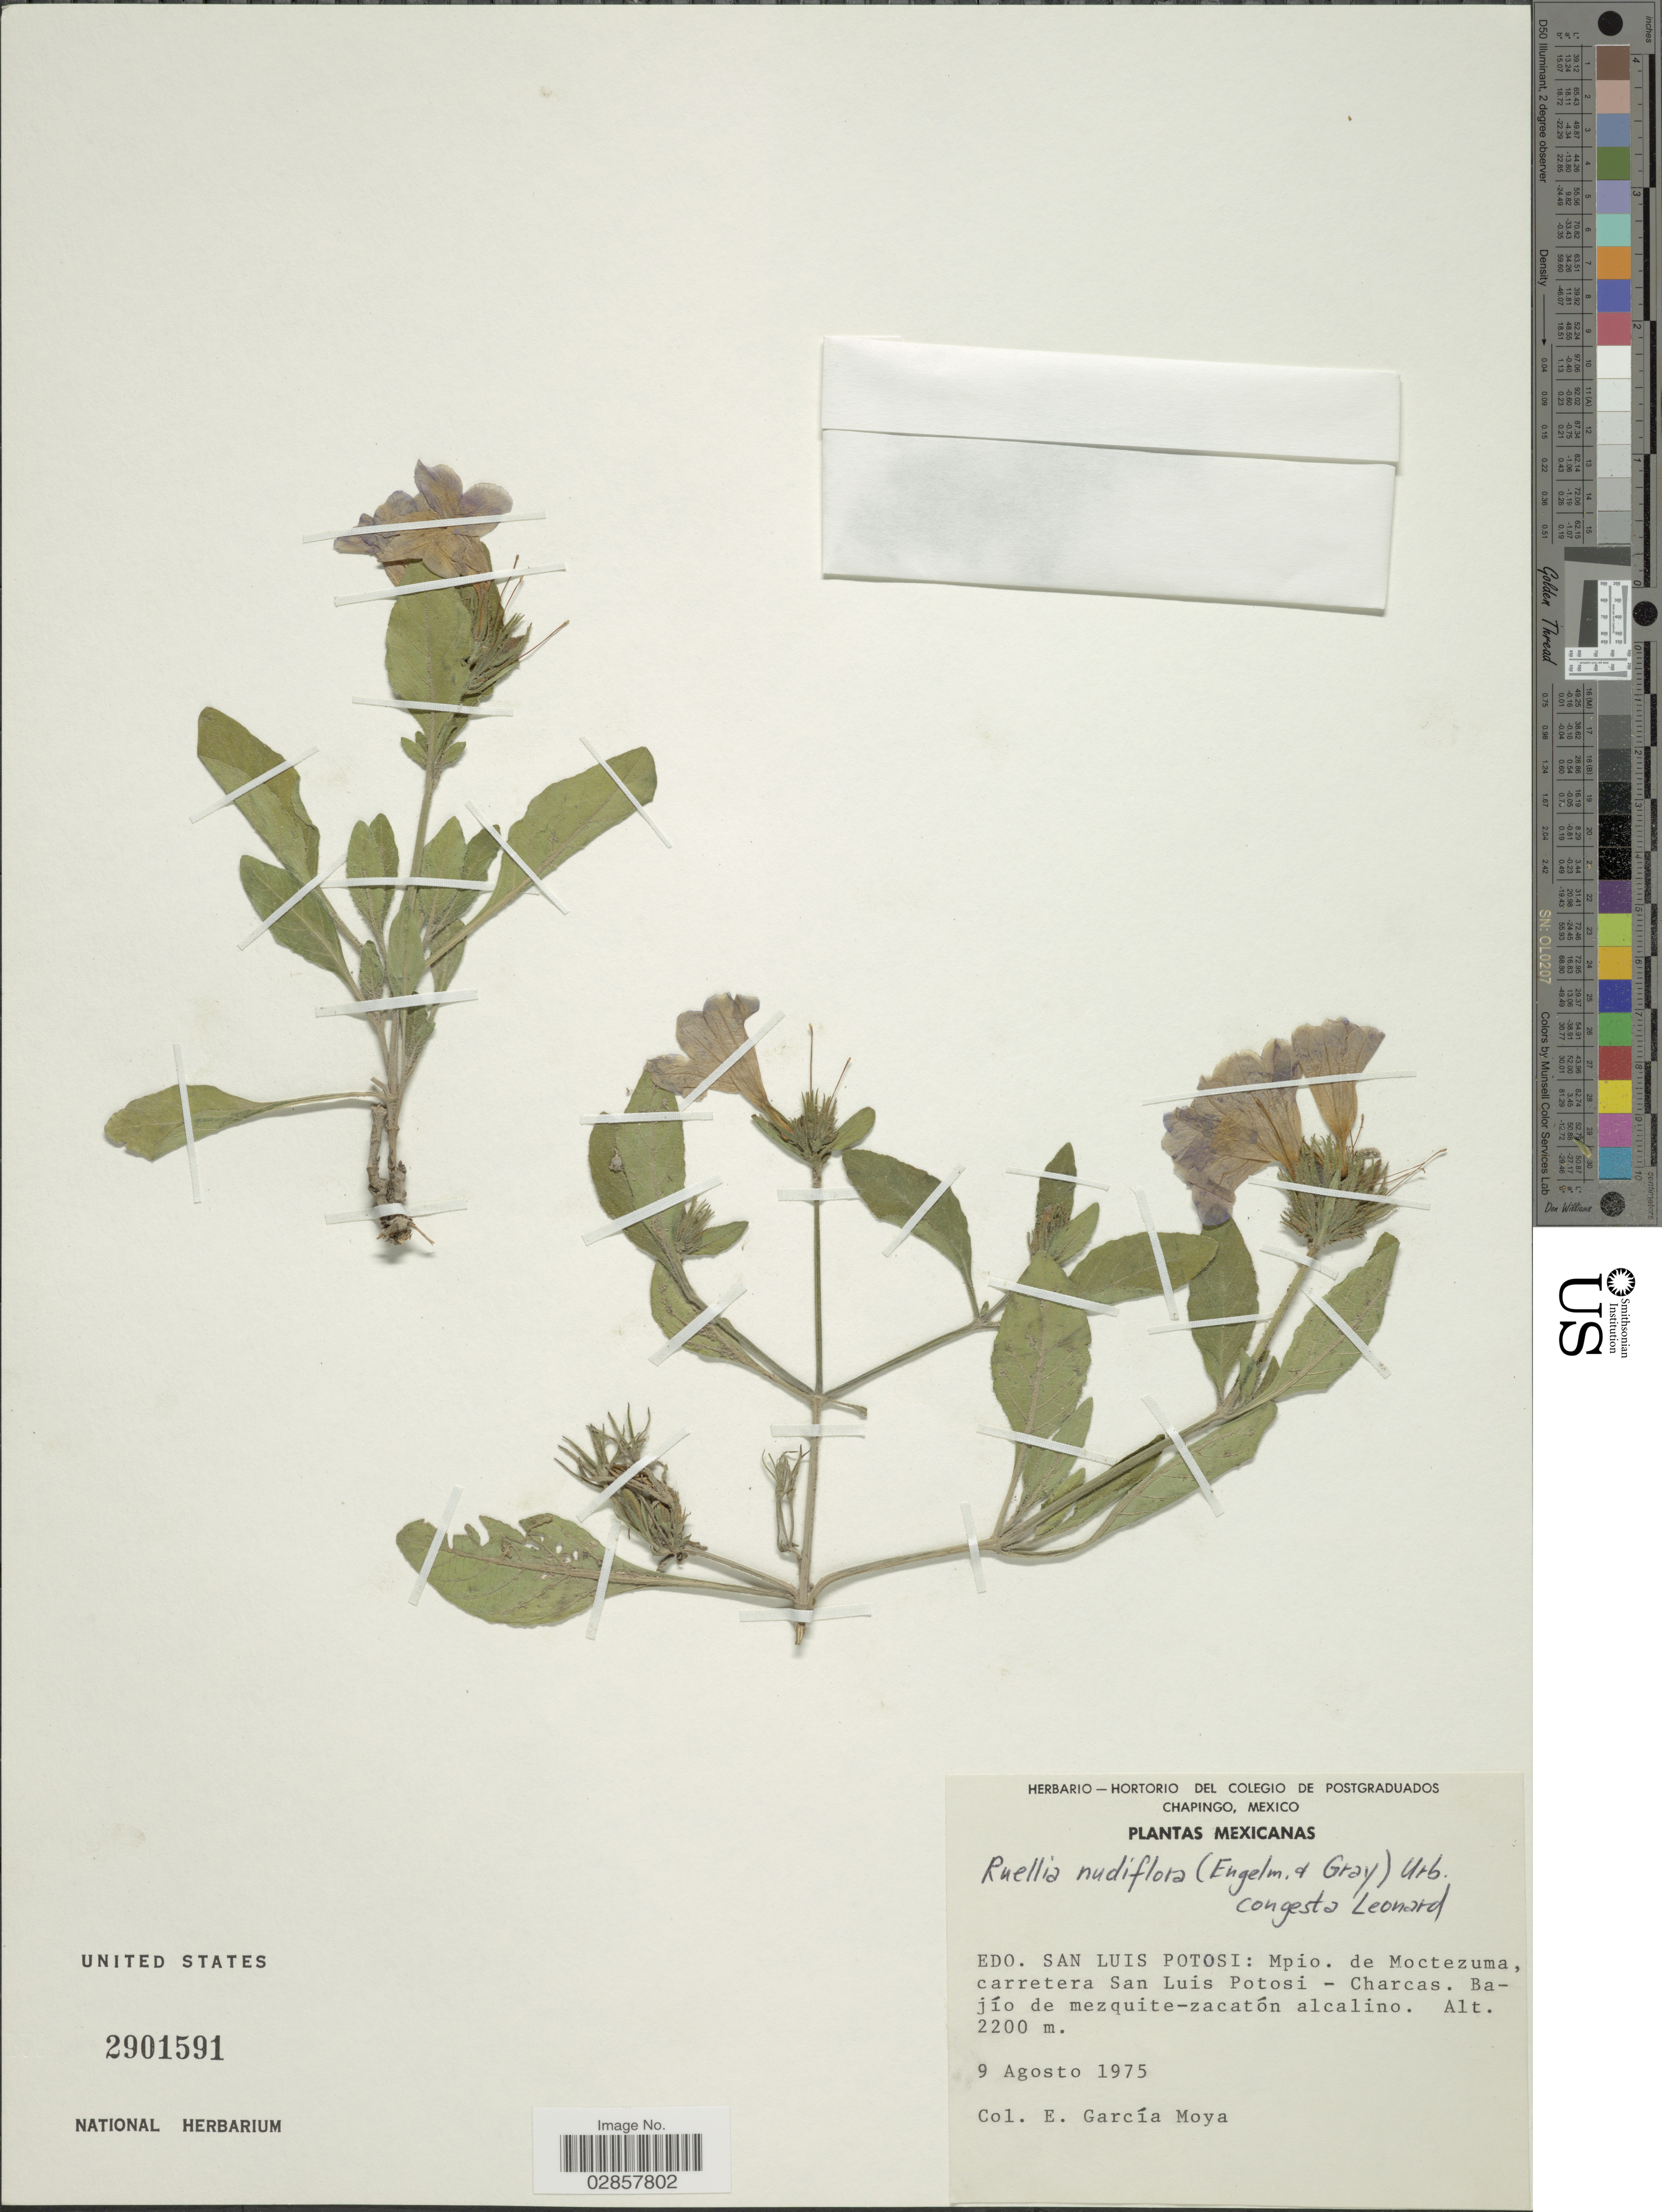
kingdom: Plantae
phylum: Tracheophyta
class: Magnoliopsida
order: Lamiales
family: Acanthaceae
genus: Ruellia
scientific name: Ruellia nudiflora var. congesta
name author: Leonard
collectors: E. García-M.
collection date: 1975-08-09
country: Mexico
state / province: San Luis Potosí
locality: Mpio. de Moctezuma, carretera San Luis Potosi - Charcas.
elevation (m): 2200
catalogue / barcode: US 2901591